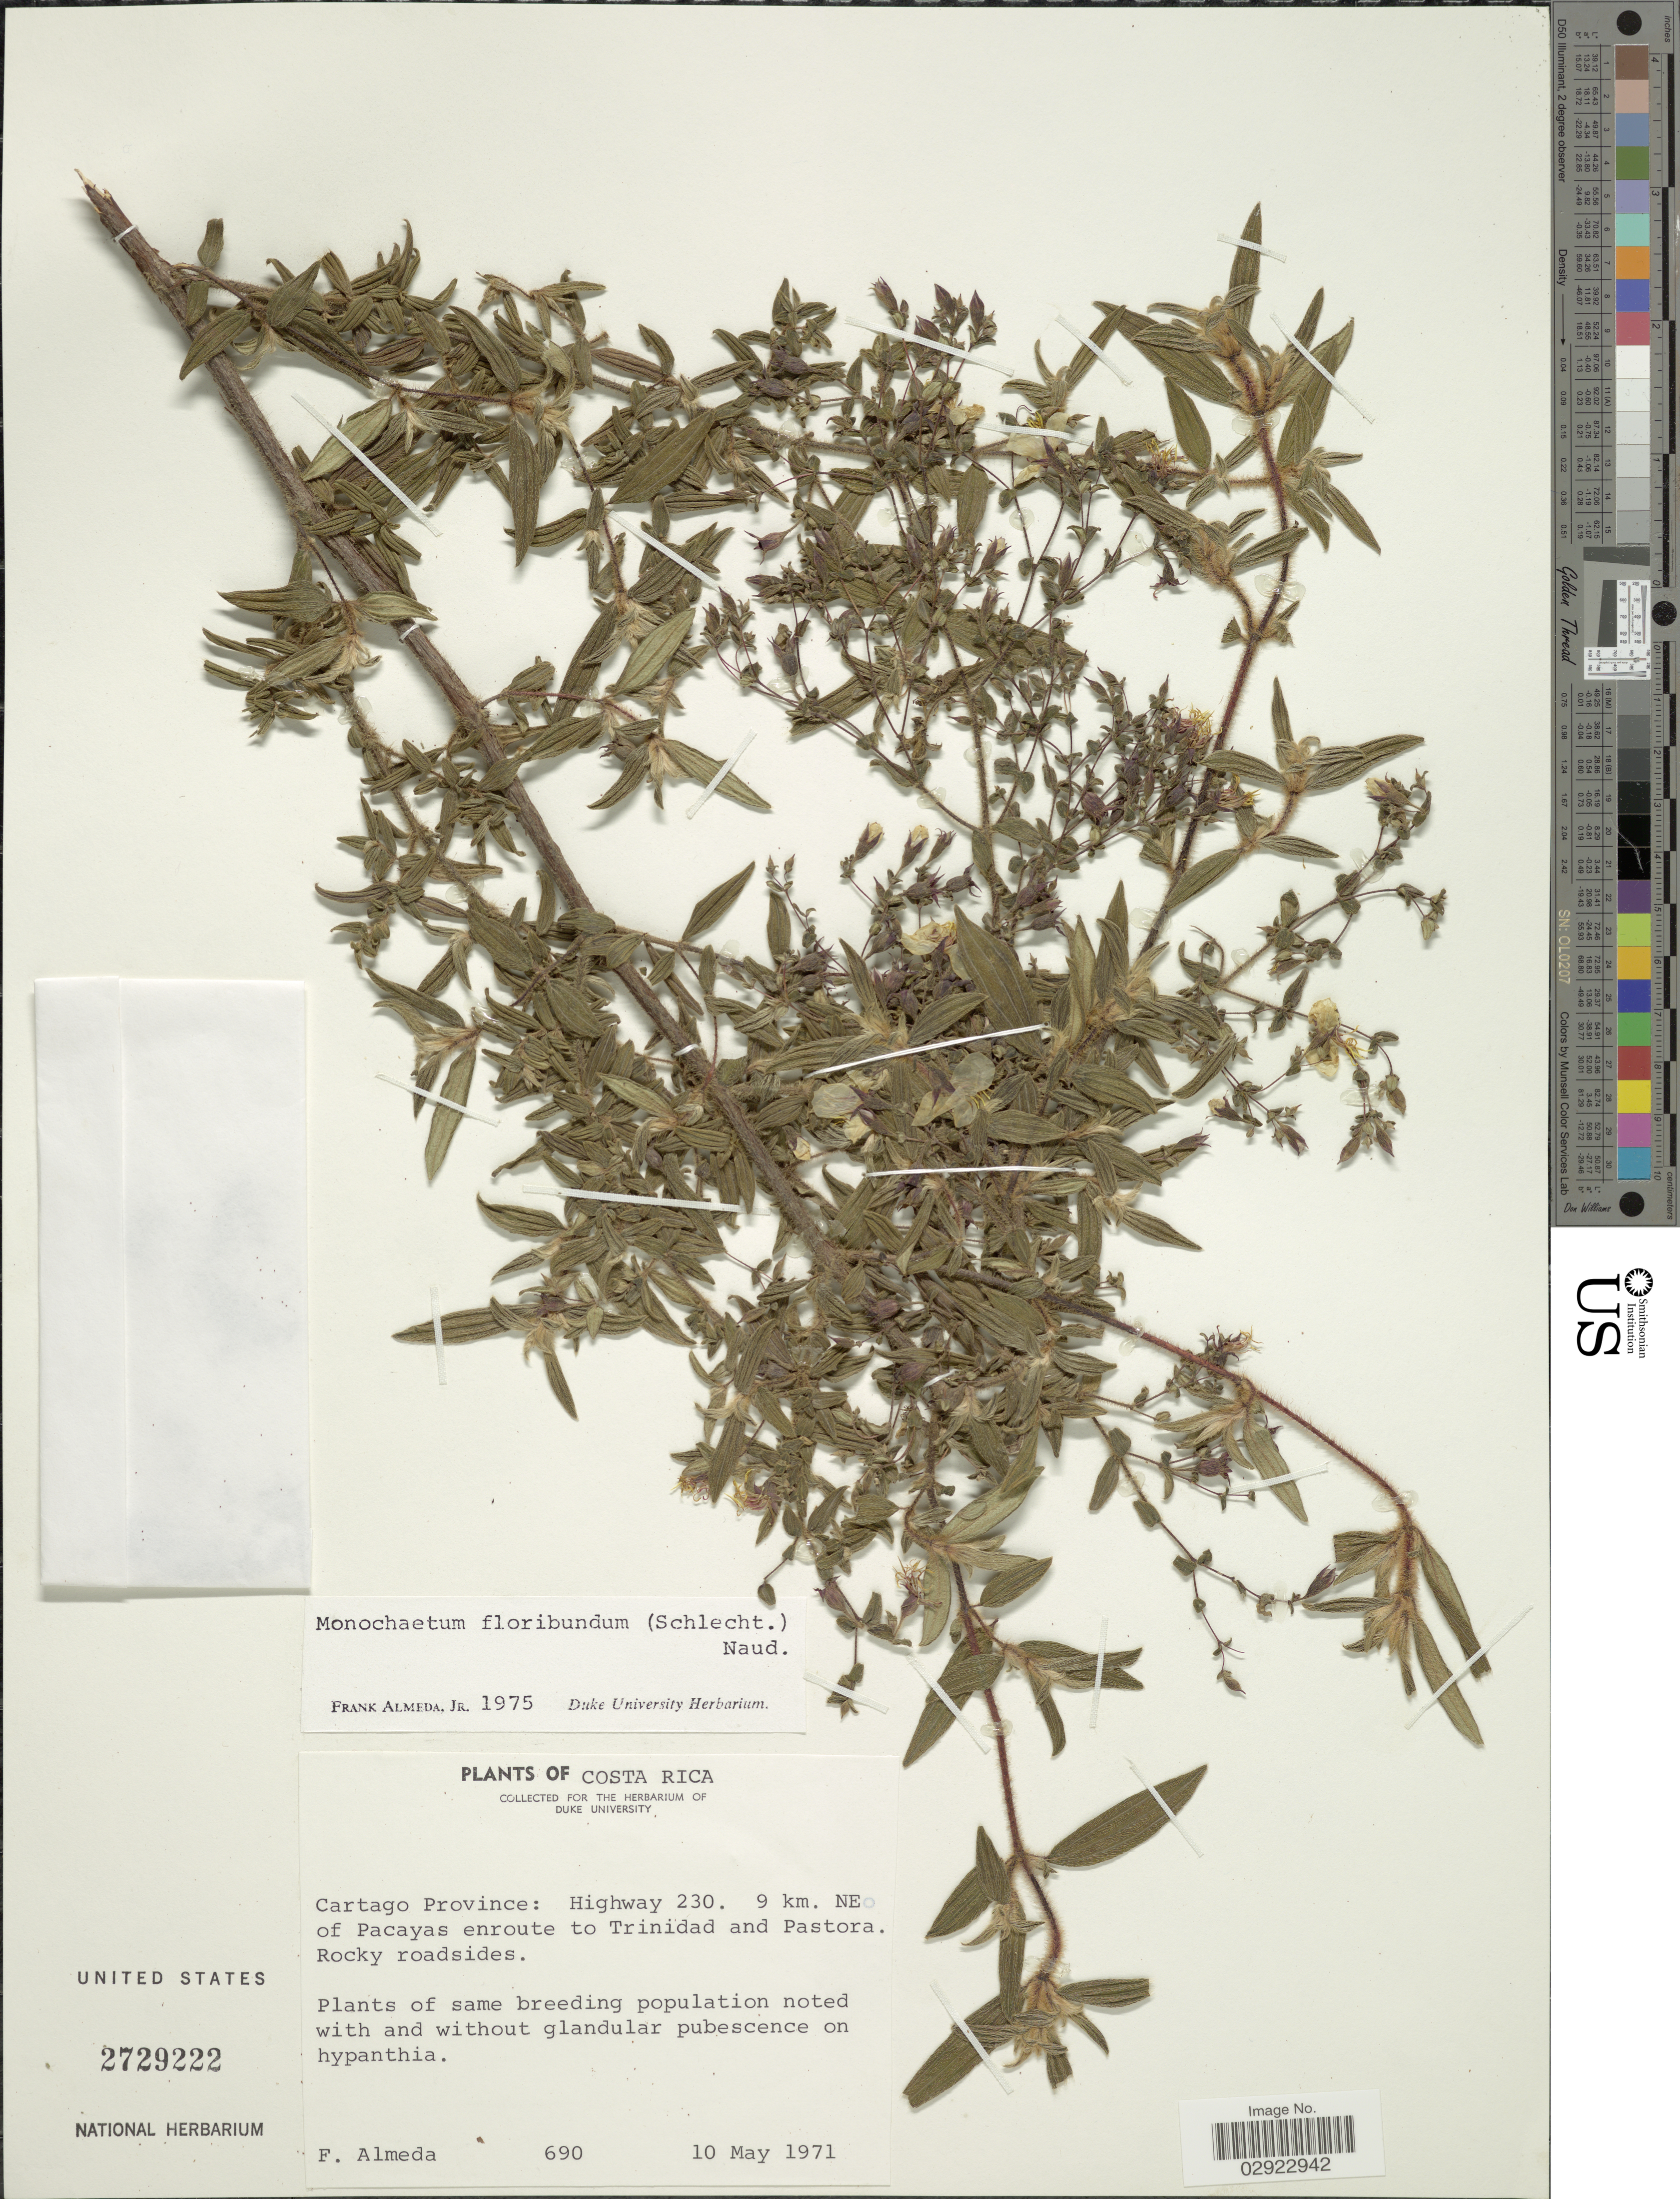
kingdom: Plantae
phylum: Tracheophyta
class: Magnoliopsida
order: Myrtales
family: Melastomataceae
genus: Monochaetum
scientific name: Monochaetum floribundum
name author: (Schltdl.) Naudin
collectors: F. Almeda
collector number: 690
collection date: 1971-05-10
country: Costa Rica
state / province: Cartago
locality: Cartago Province: Highway 230. 9 km. NE of Pacayas enroute to Trinidad and Pastora.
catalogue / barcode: US 2729222